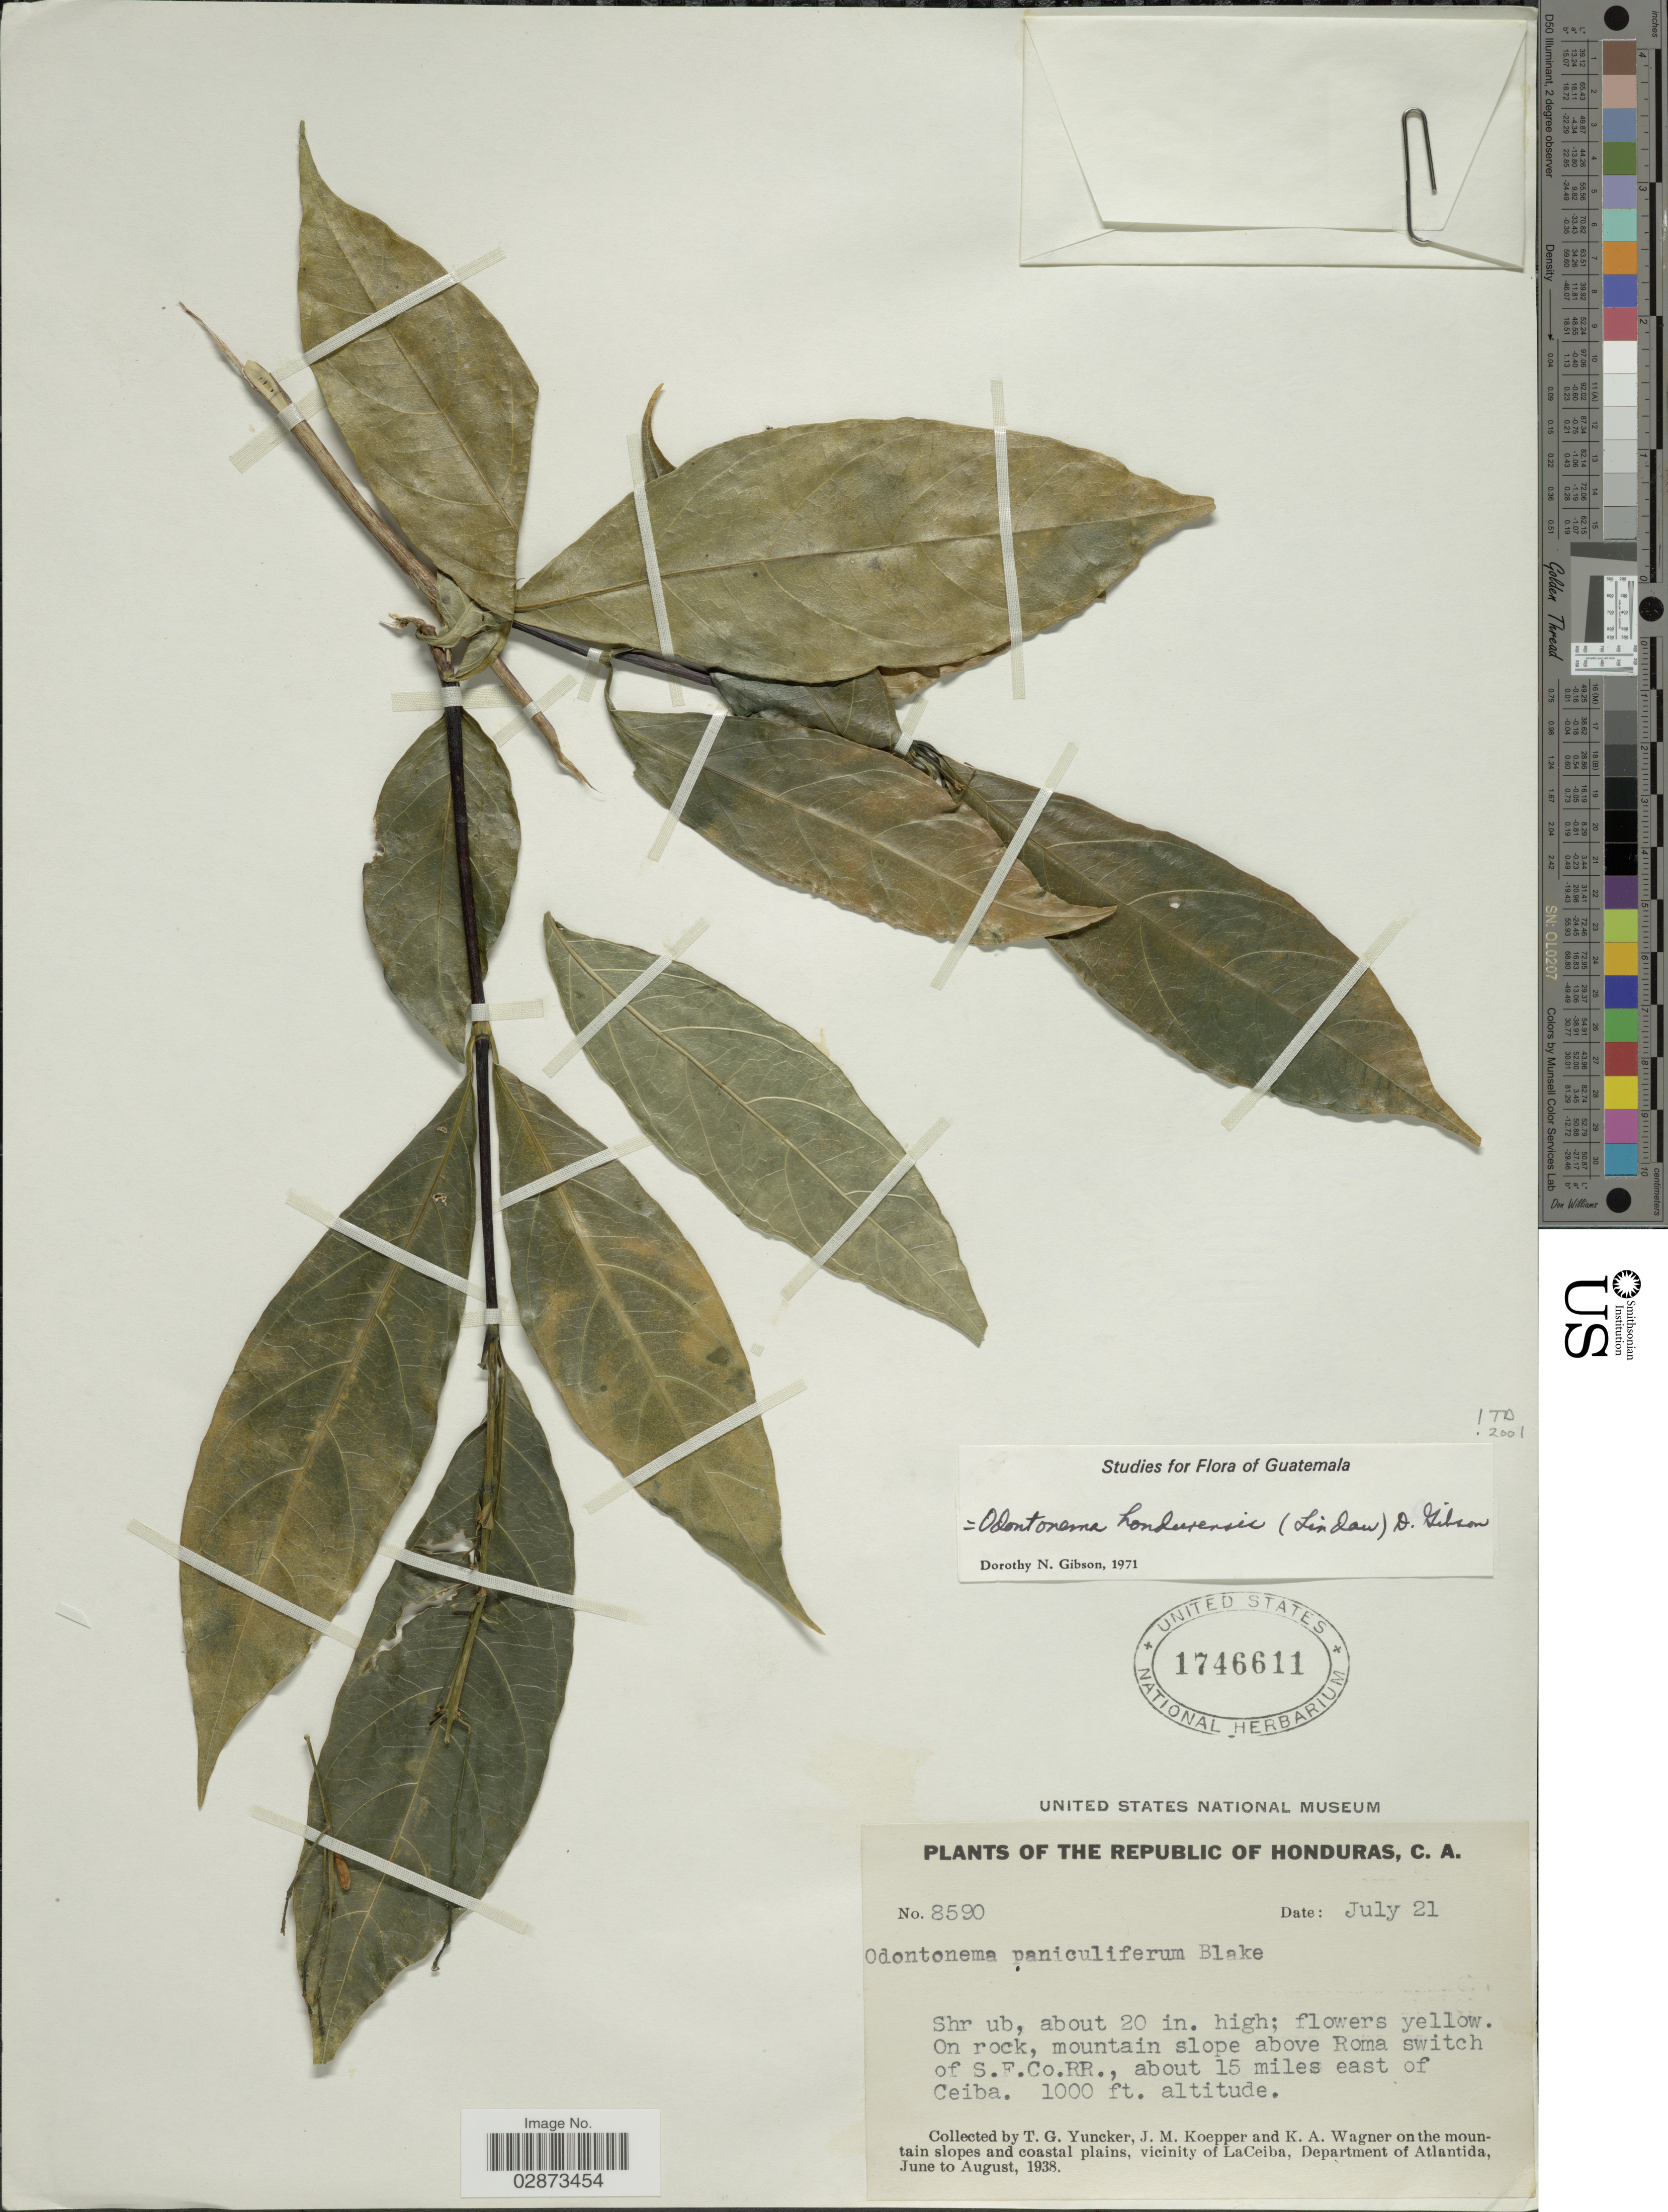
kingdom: Plantae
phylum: Tracheophyta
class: Magnoliopsida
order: Lamiales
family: Acanthaceae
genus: Odontonema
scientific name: Odontonema hondurensis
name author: (Lindau) D.N. Gibson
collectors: T. G. Yuncker, J. M. Koepper & K. A. Wagner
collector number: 8590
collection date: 1938-07-21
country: Honduras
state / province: Atlántida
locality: The Republic of Honduras, C.A., On rock, mountain slope above Roma swith of S.F. Co. RR., about 15 miles east of Ceiba, on the mountain slopes and coastal plains, vicinity of LaCeiba, Department of Atlantida.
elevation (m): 305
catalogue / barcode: US 1746611